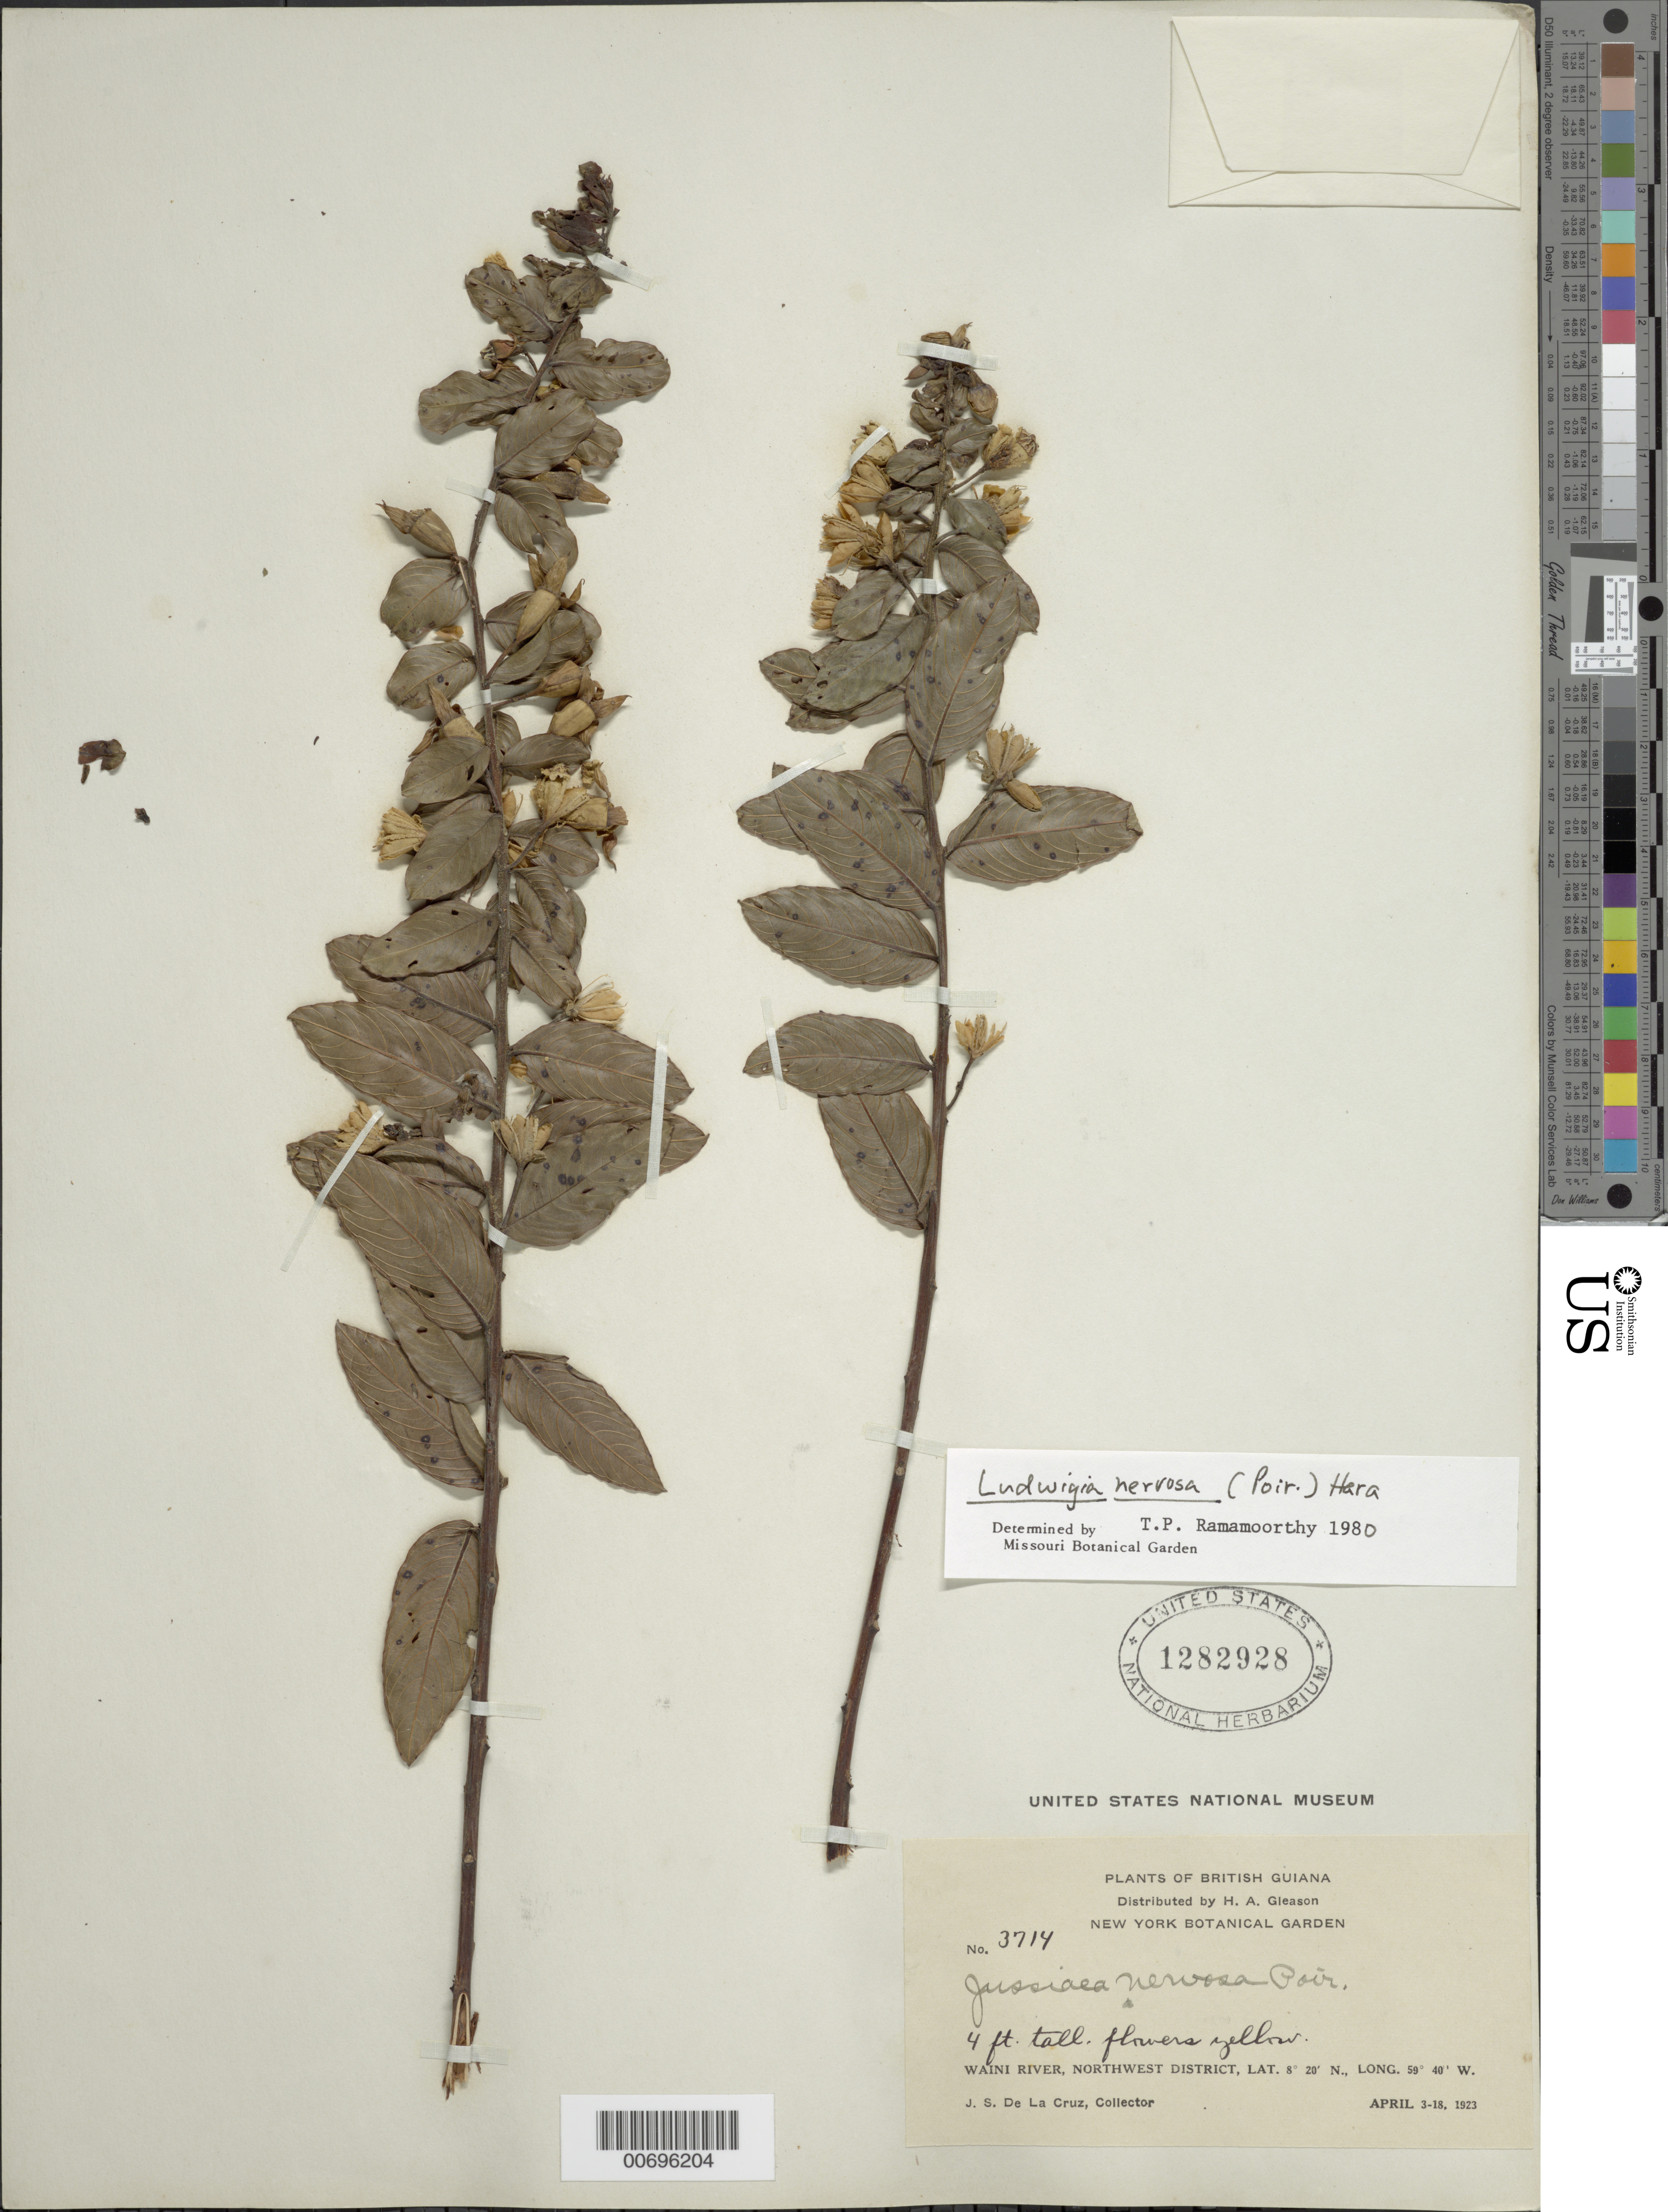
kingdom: Plantae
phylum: Tracheophyta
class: Magnoliopsida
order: Myrtales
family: Onagraceae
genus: Ludwigia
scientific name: Ludwigia nervosa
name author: (Poir.) H. Hara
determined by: Ramamoorthy, T. P.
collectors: J. S. de la Cruz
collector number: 3714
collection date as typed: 3-Apr-23 to 18-Apr-23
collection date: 1923-04-03/1923-04-18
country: Guyana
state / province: Barima-Waini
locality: Waini R., NW District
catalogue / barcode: US 1282928